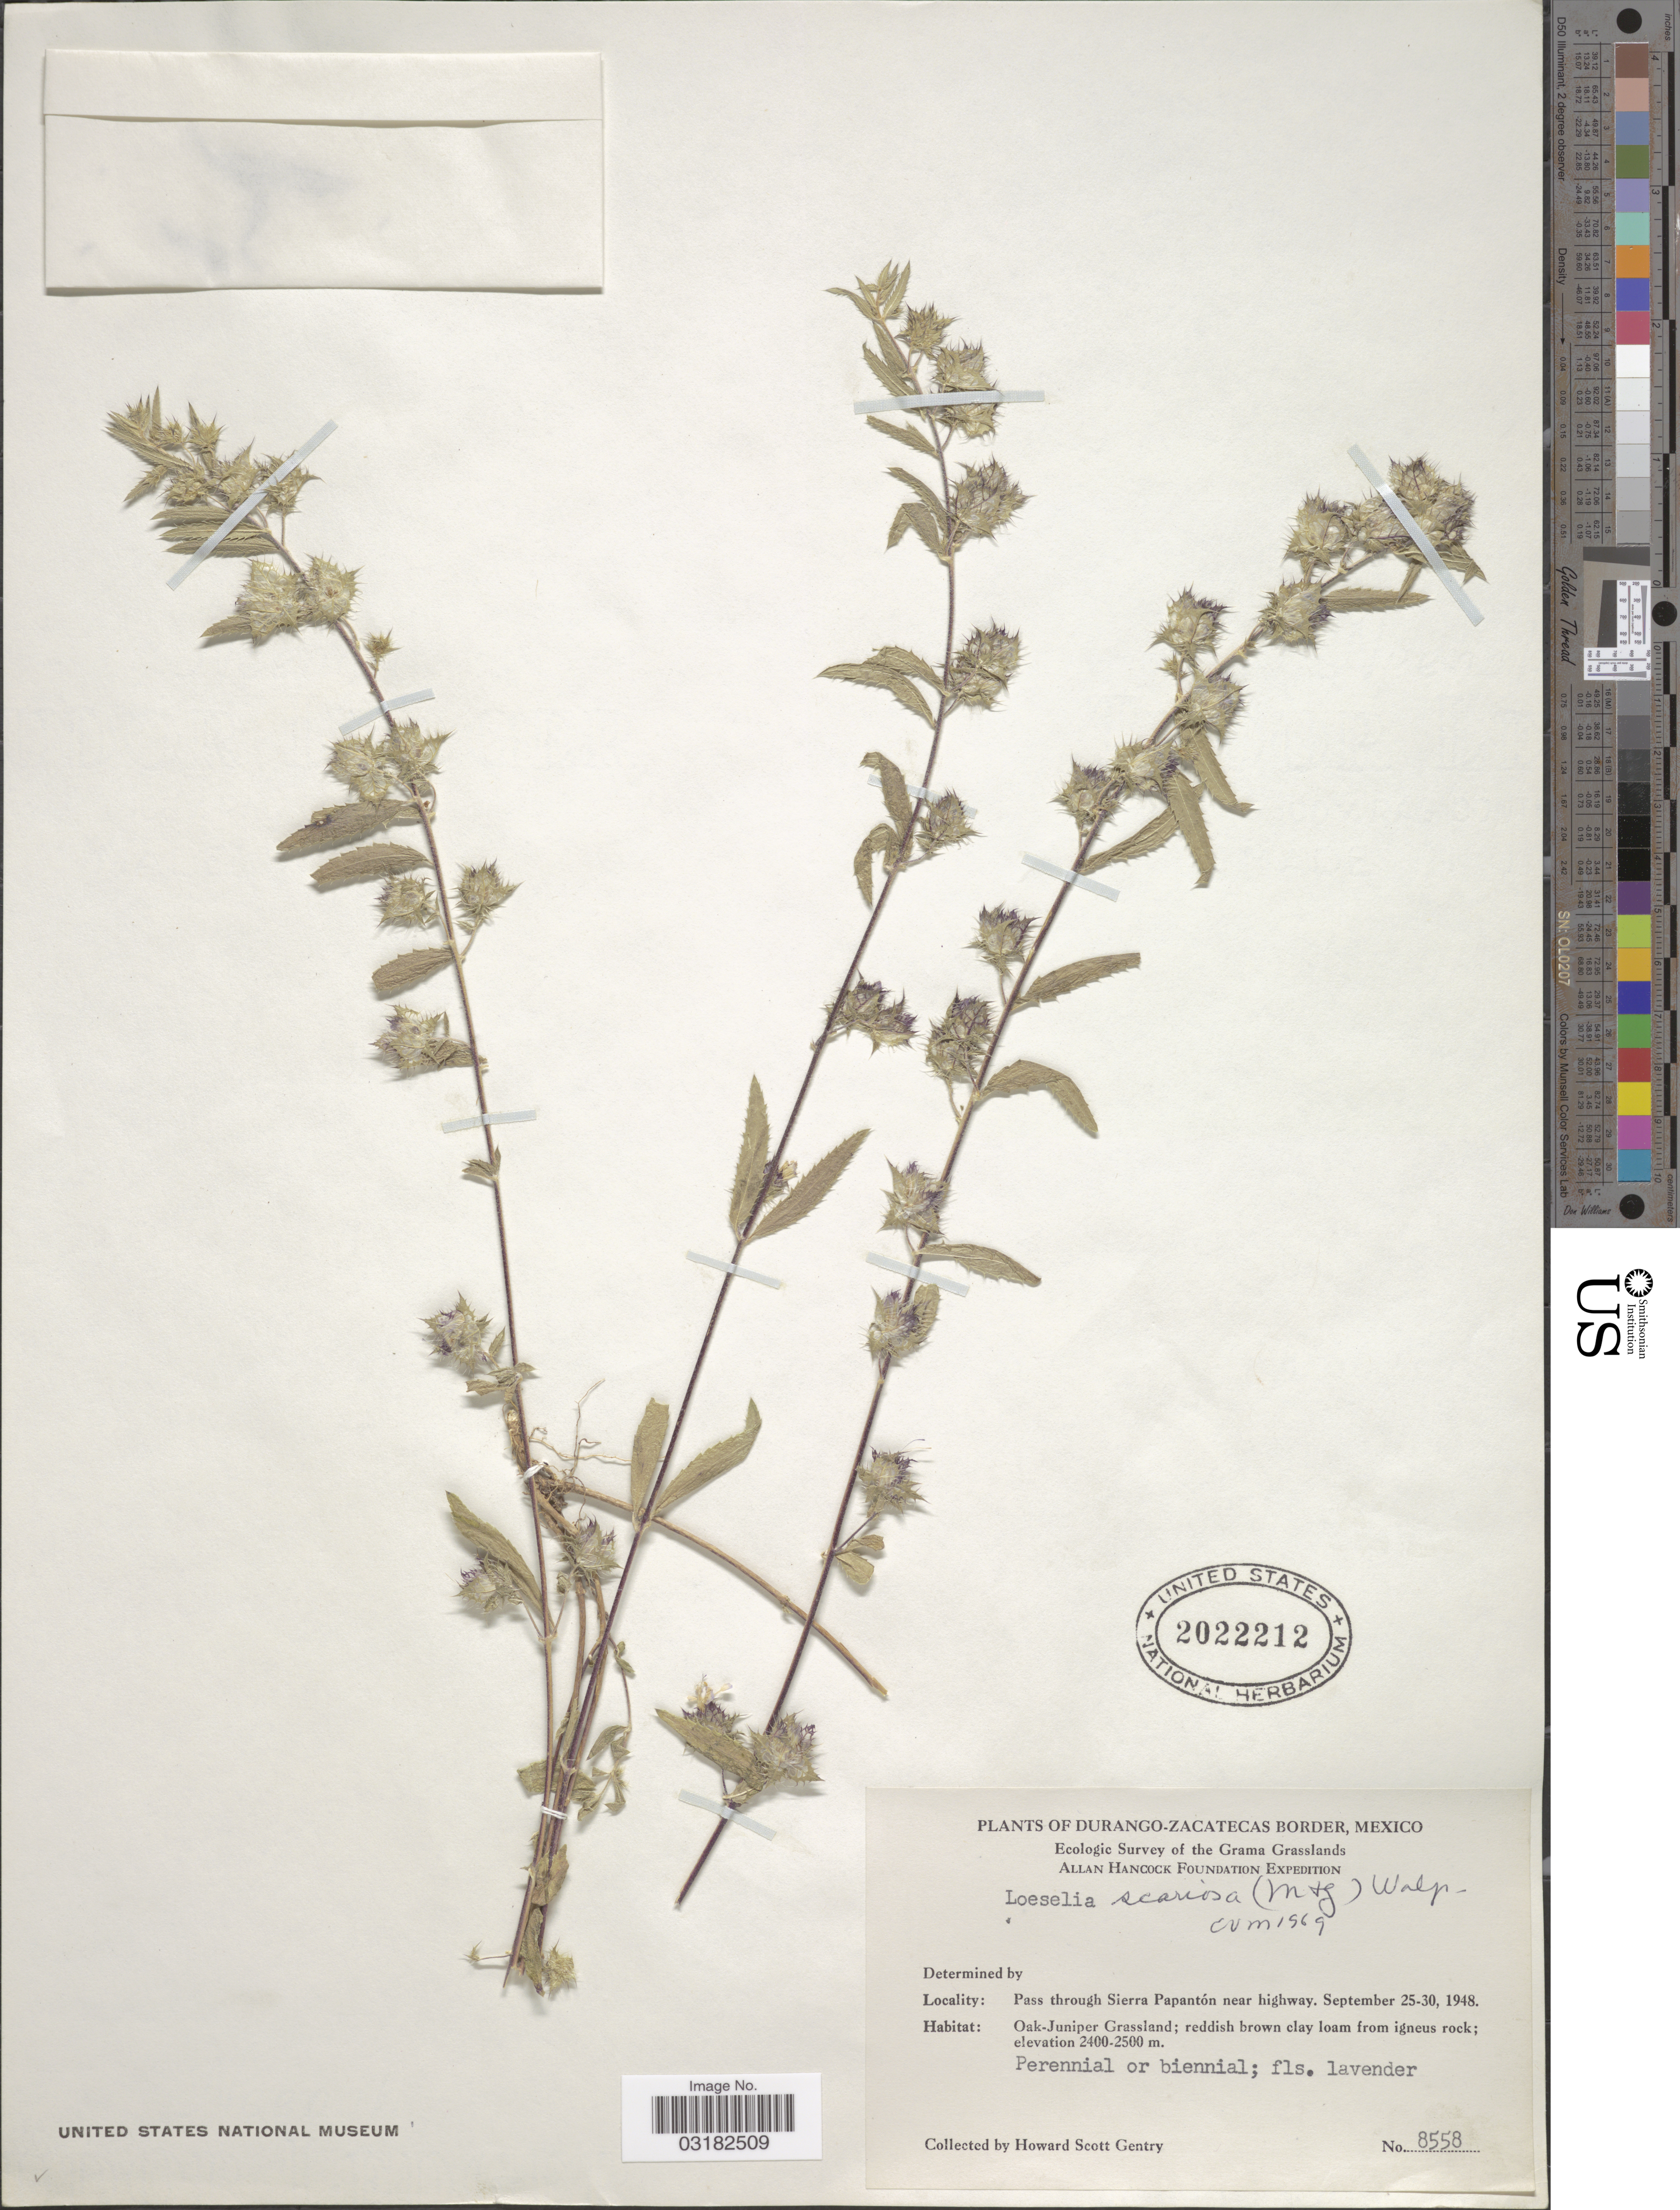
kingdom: Plantae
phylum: Tracheophyta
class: Magnoliopsida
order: Ericales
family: Polemoniaceae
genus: Loeselia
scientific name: Loeselia greggii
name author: S. Watson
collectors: H. S. Gentry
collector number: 8558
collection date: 1948-09-25/1948-09-30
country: Mexico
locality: Durango-Zacatecas Border. Pass through Sierra Papantón near highway.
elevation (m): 2400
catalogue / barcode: US 2022212